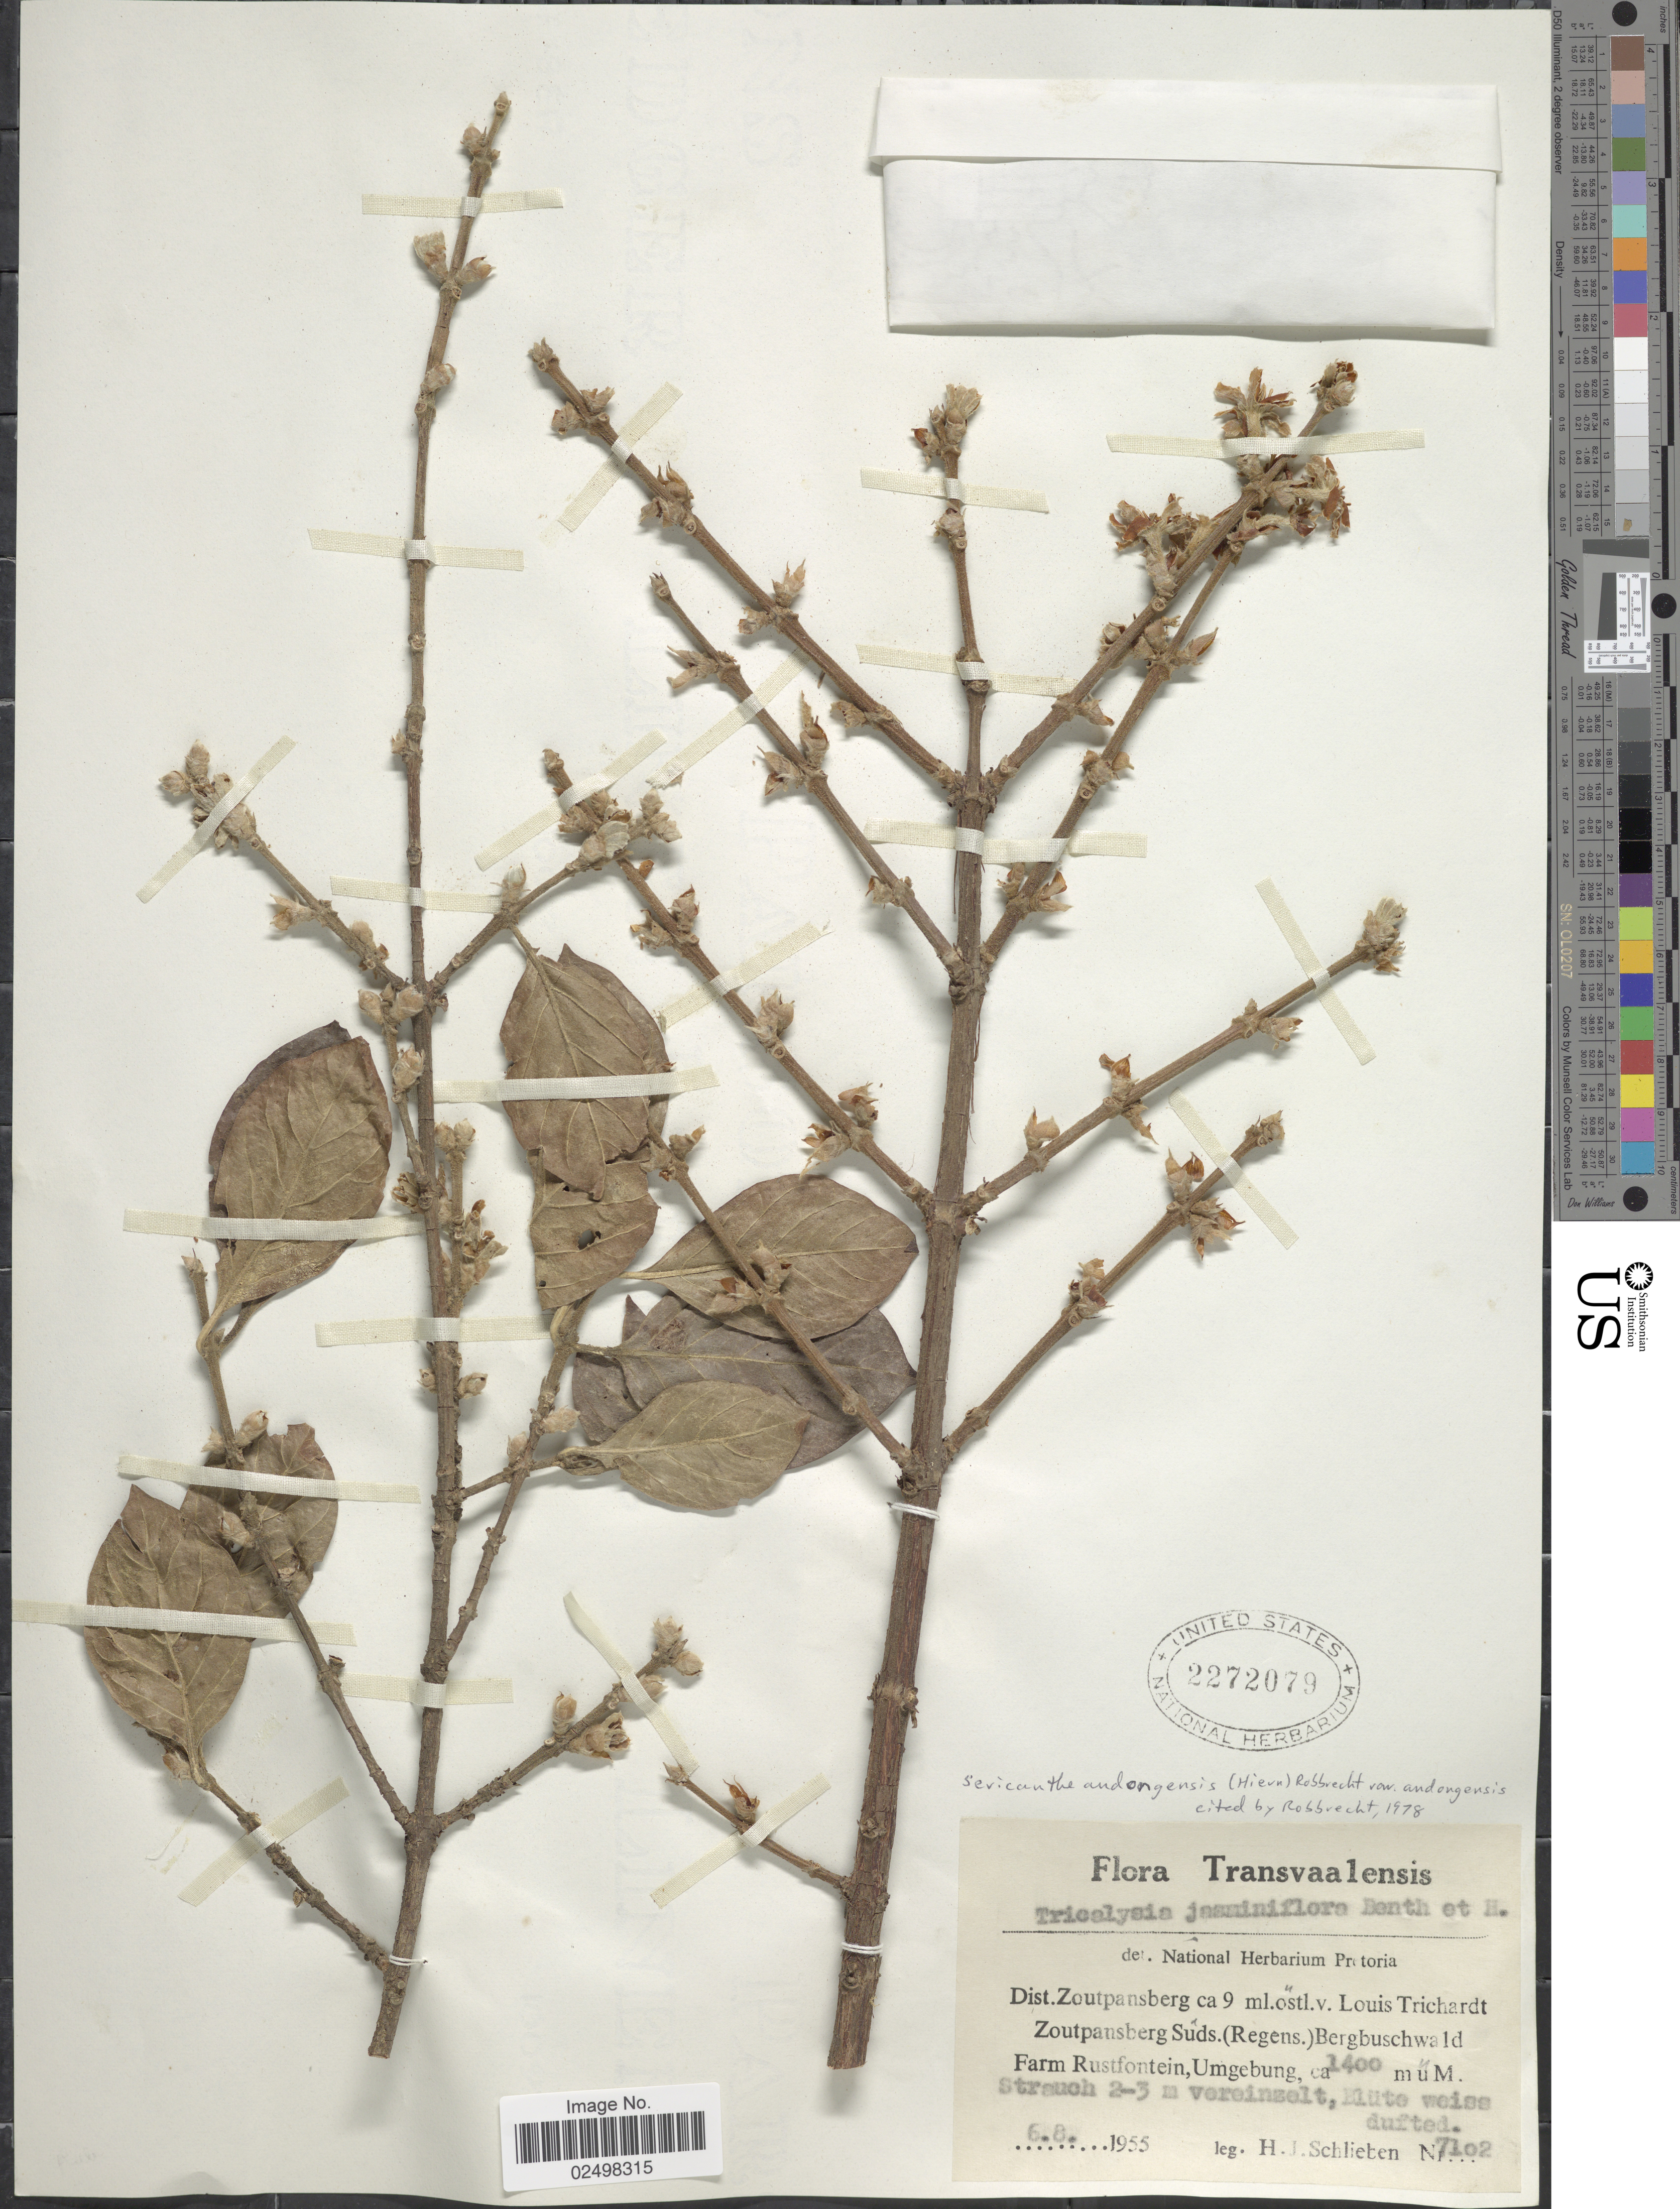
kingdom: Plantae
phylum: Tracheophyta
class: Magnoliopsida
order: Gentianales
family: Rubiaceae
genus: Sericanthe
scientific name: Sericanthe andongensis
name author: (Hiern) Robbr.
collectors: H. J. Schlieben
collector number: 7102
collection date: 1955-08-06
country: South Africa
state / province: Limpopo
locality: Transvaalensis. Dist. Zoutpansberg ca 9 ml. ostl. v. Louis Trichardt Zoutpansberg Suds (regens) Bergbushwald Farm Rustfontein Umgebung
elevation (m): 1400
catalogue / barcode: US 2272079